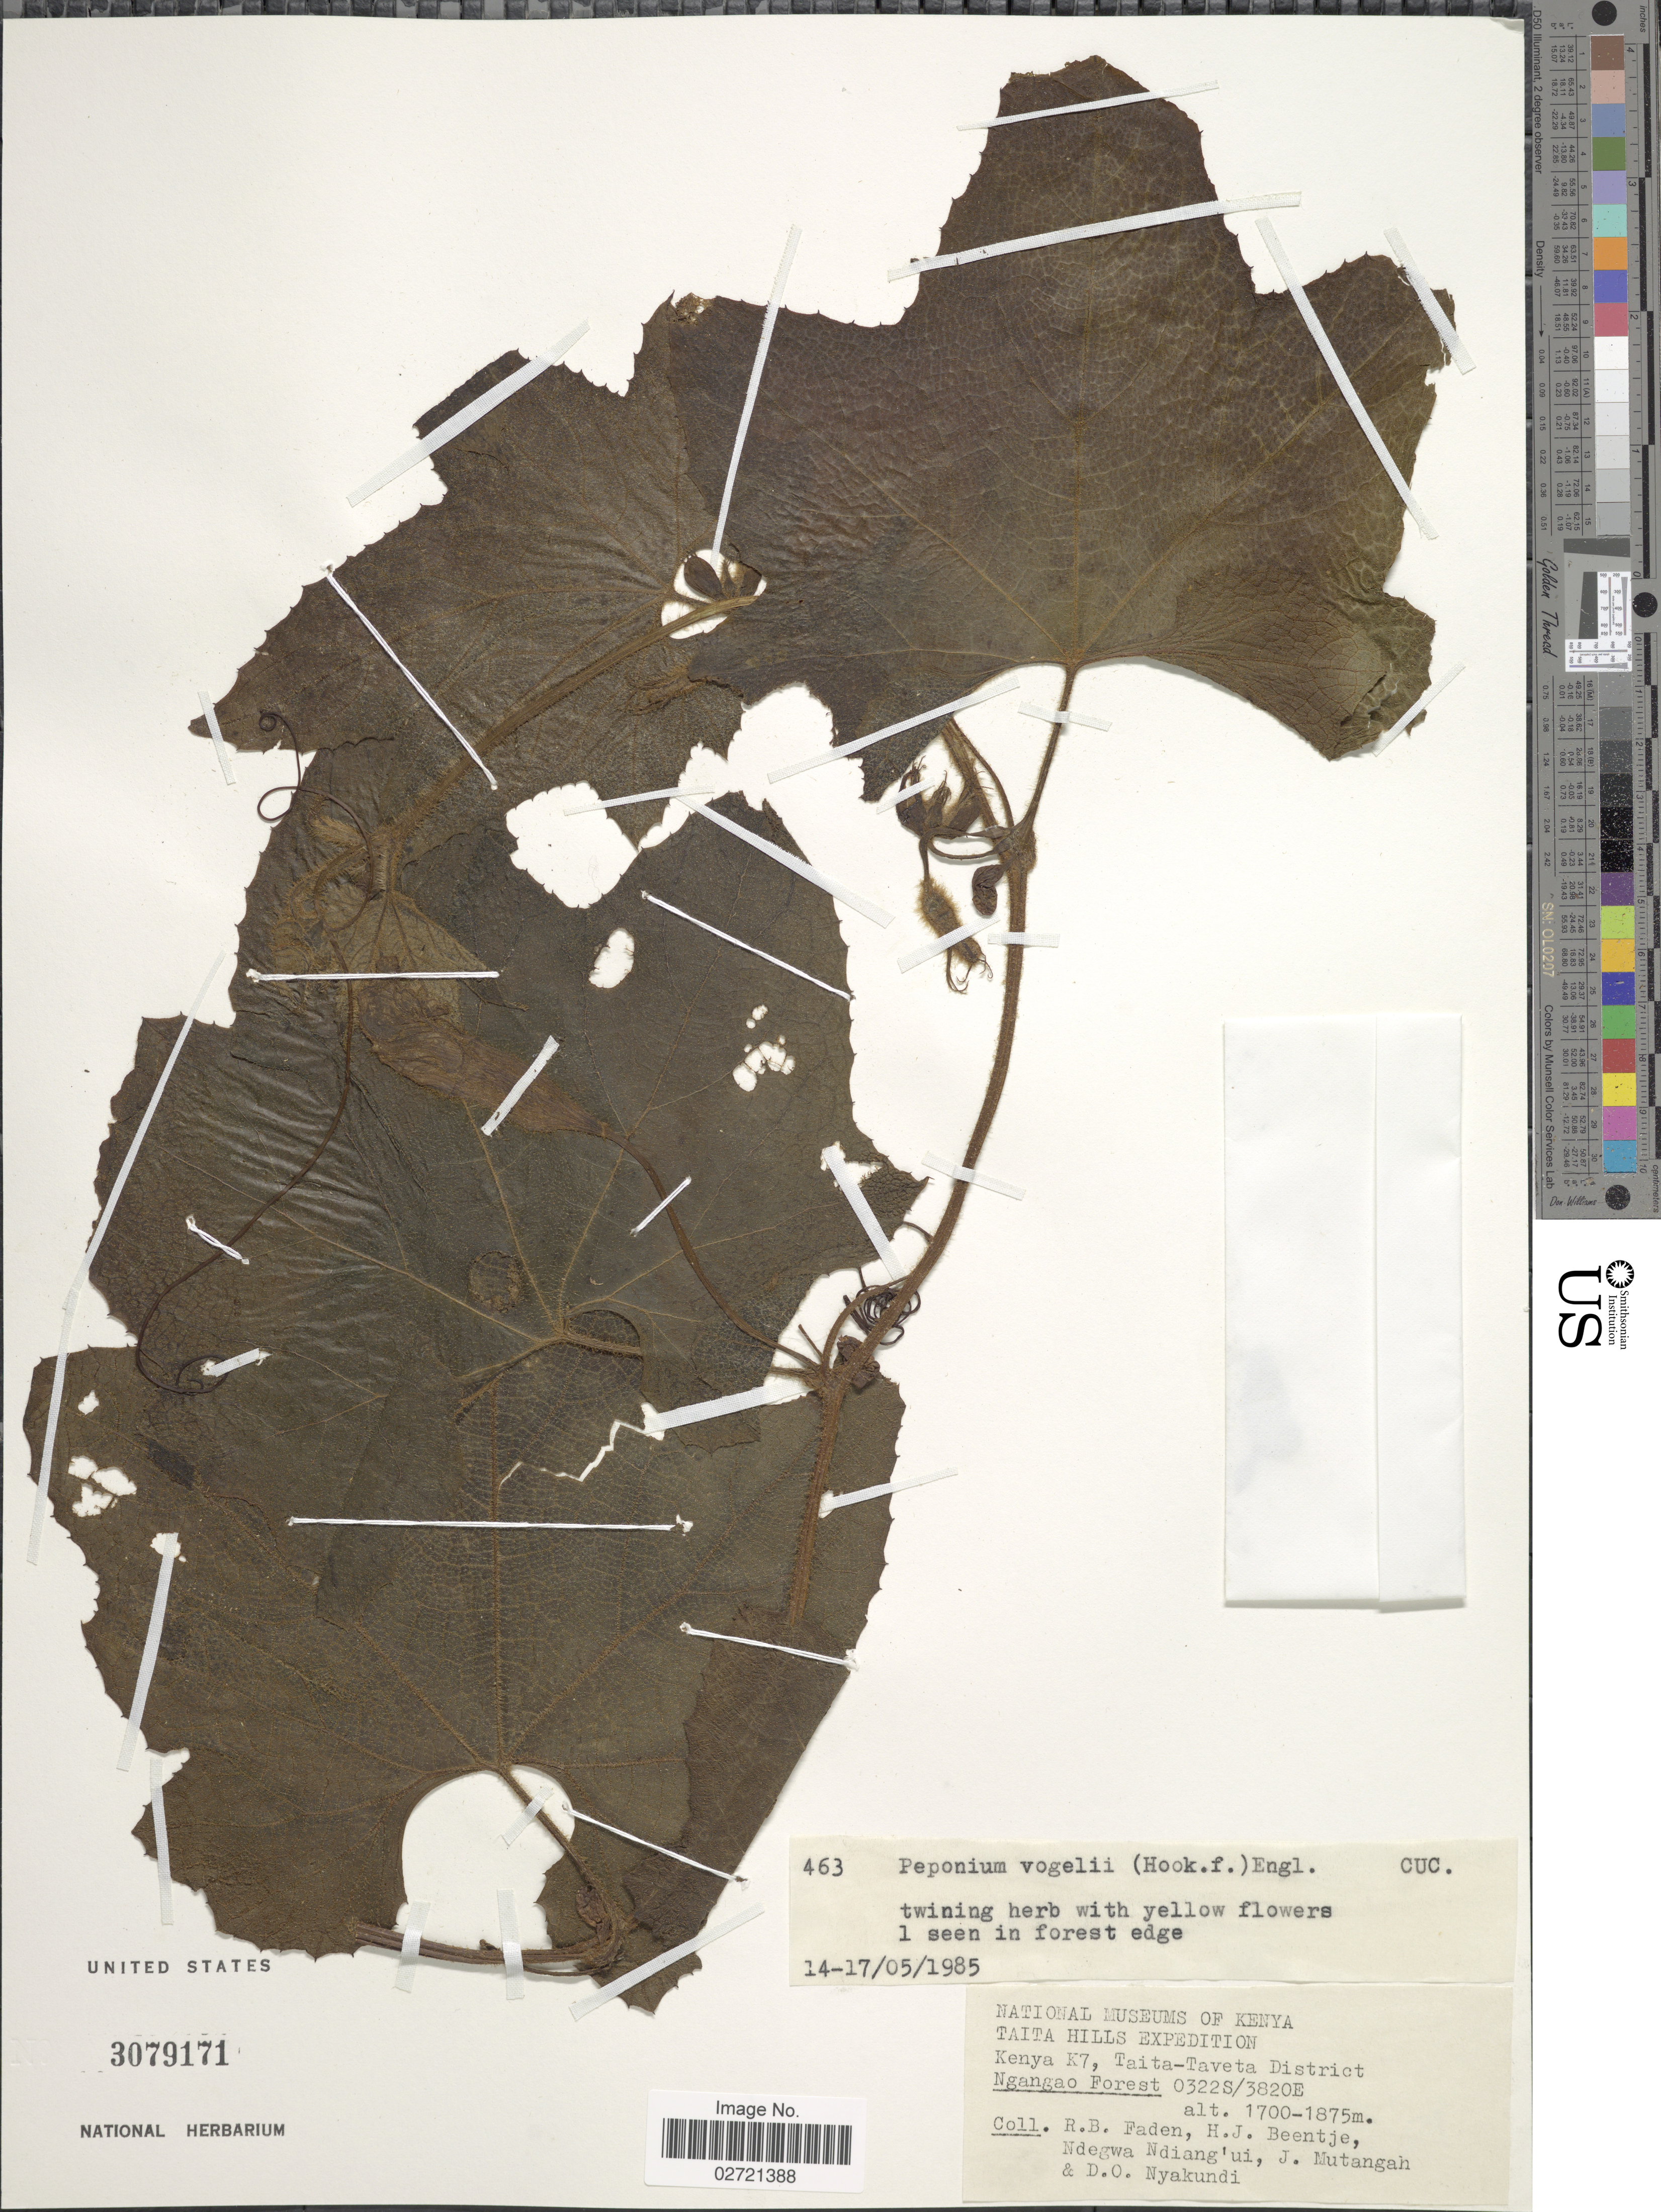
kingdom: Plantae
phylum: Tracheophyta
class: Magnoliopsida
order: Cucurbitales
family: Cucurbitaceae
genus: Peponium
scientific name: Peponium vogelii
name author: (Hook. f.) Engl.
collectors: R. B. Faden, H. J. Beentje, Ndegwa Ndiang'ui, J. Mutangah & D. Nyakundi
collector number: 463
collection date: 1985-05-14/1985-05-17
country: Kenya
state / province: Taita Taveta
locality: Taita Hills, Kenya K7, Taita-Taveta District Ngangoa Forest 0322S/3820E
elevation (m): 1700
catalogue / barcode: US 3079171